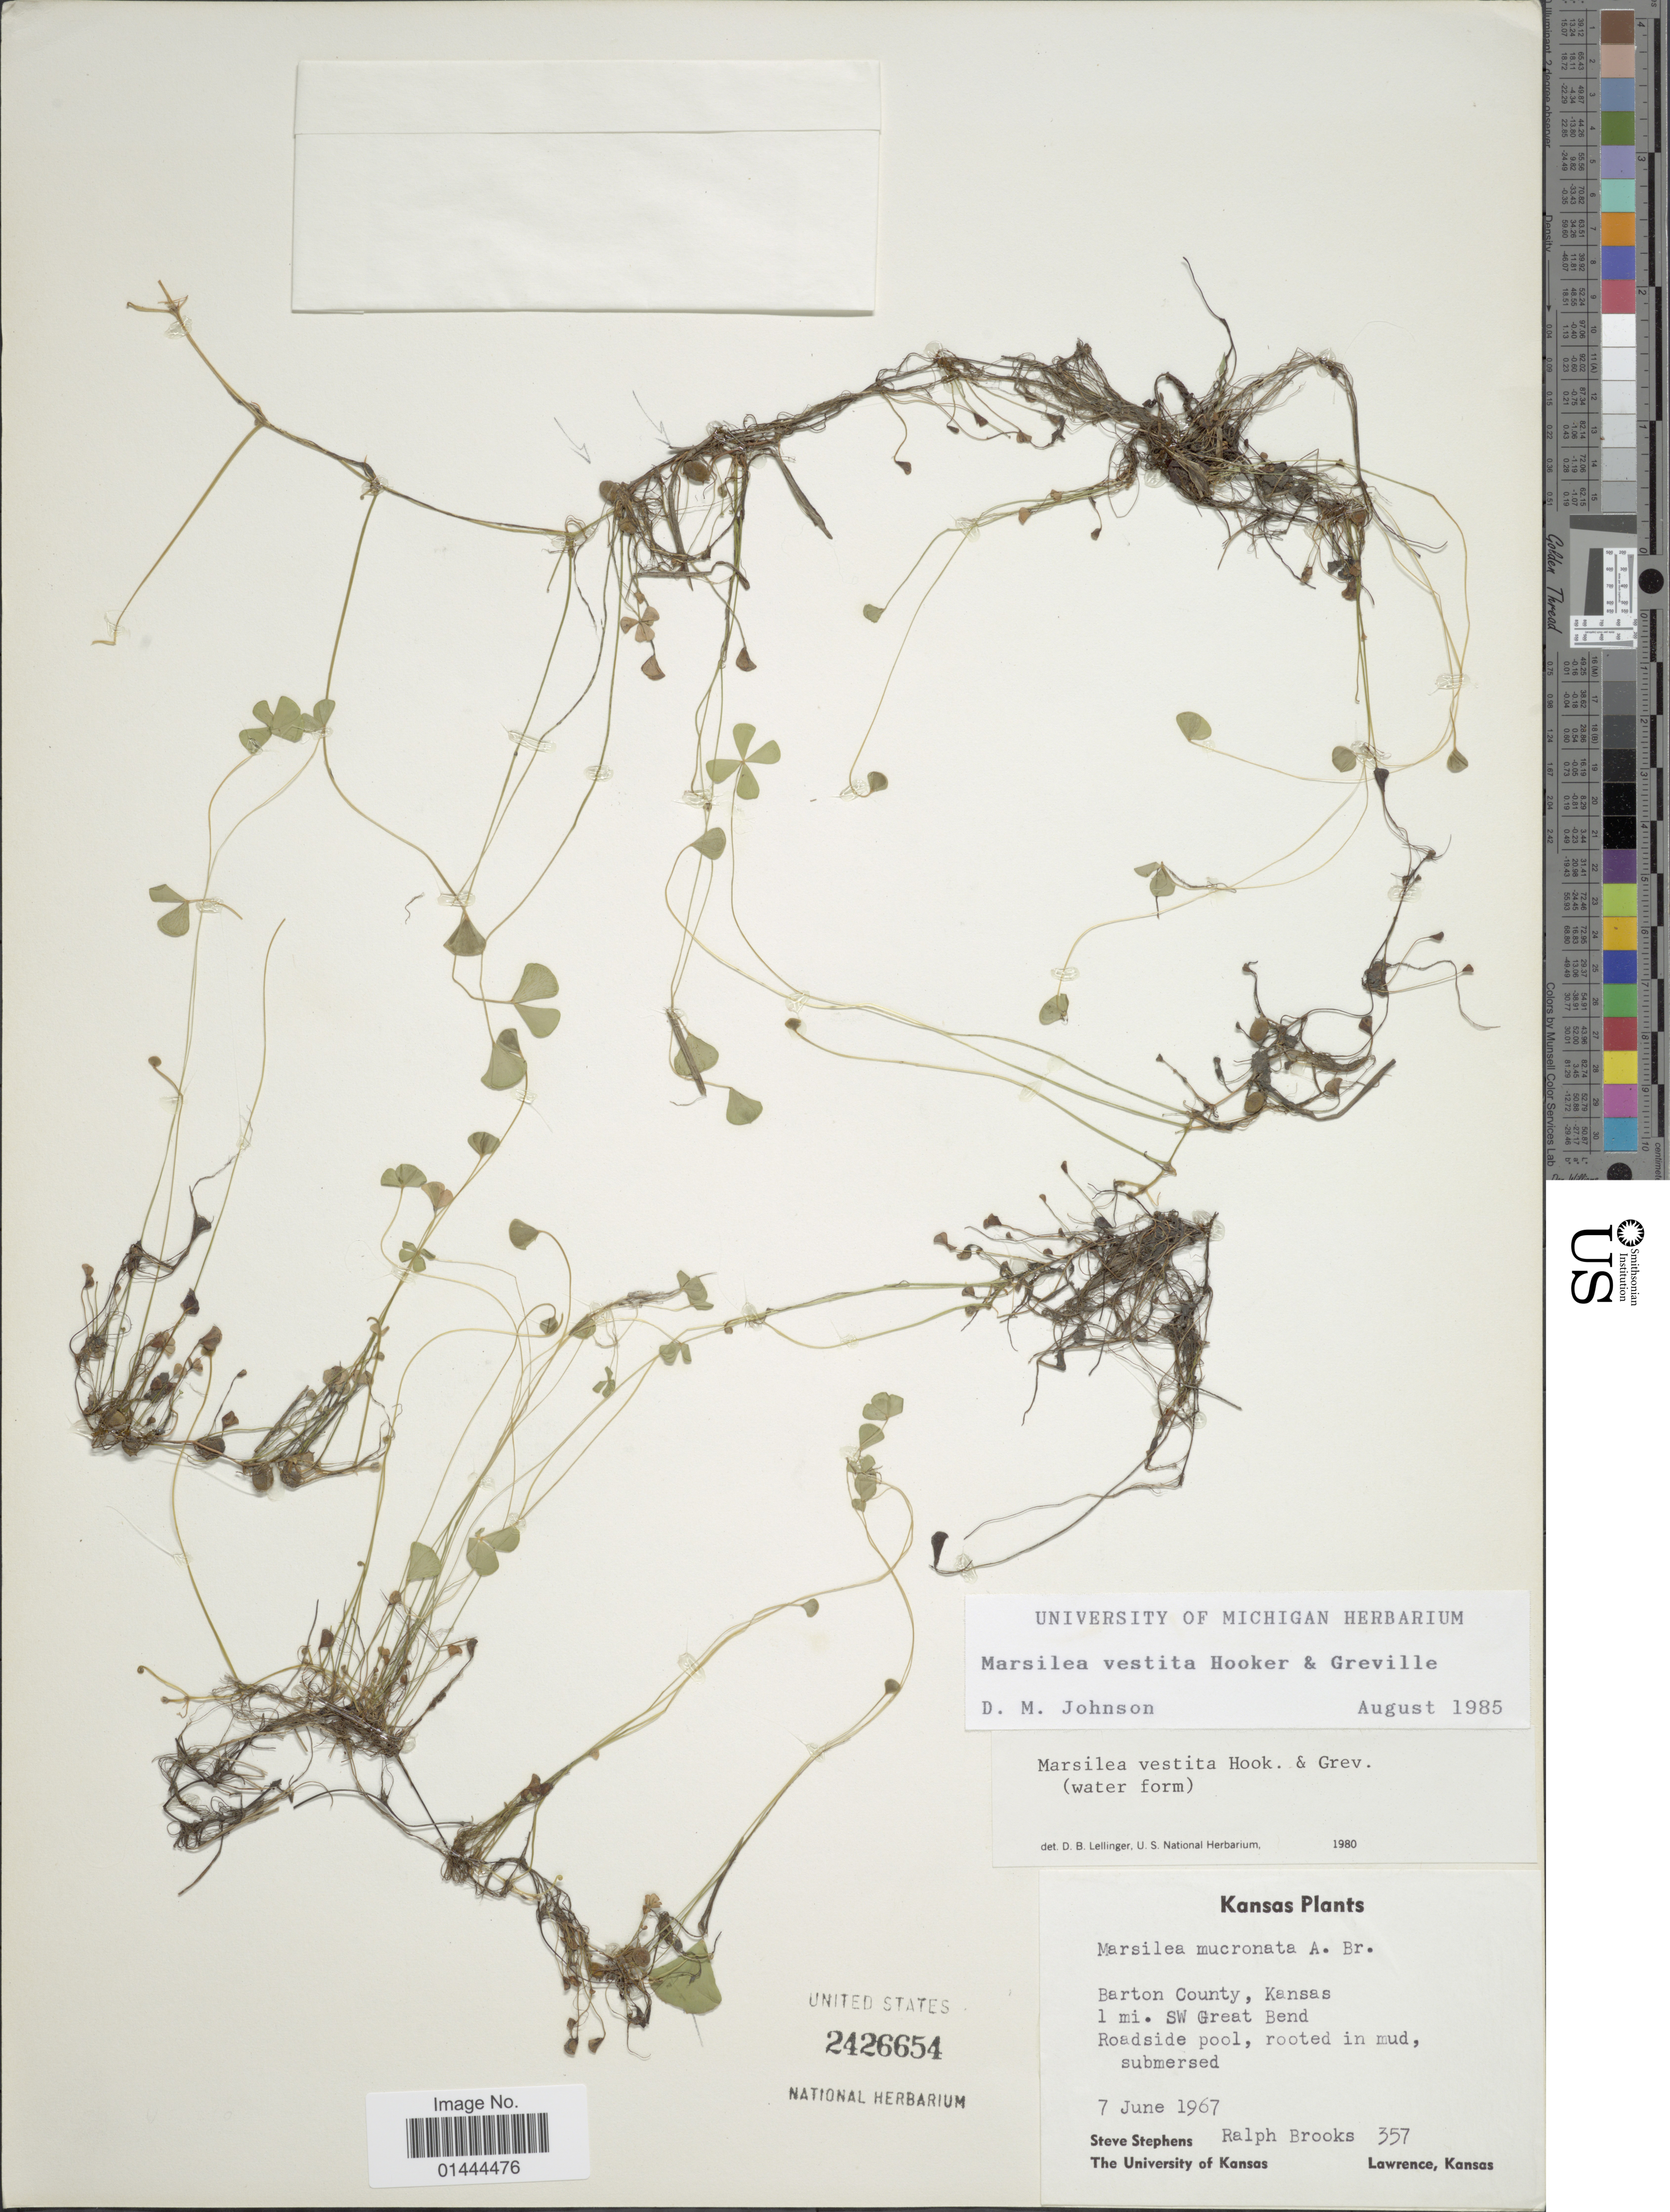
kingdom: Plantae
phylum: Tracheophyta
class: Polypodiopsida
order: Salviniales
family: Marsileaceae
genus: Marsilea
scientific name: Marsilea vestita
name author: Hook. & Grev.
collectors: S. Stephens & R. E. Brooks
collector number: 357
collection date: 1967-06-07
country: United States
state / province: Kansas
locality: Barton County, 1 mi. SW Great Bend Roadside pool, rooted in mud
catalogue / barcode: US 2426654